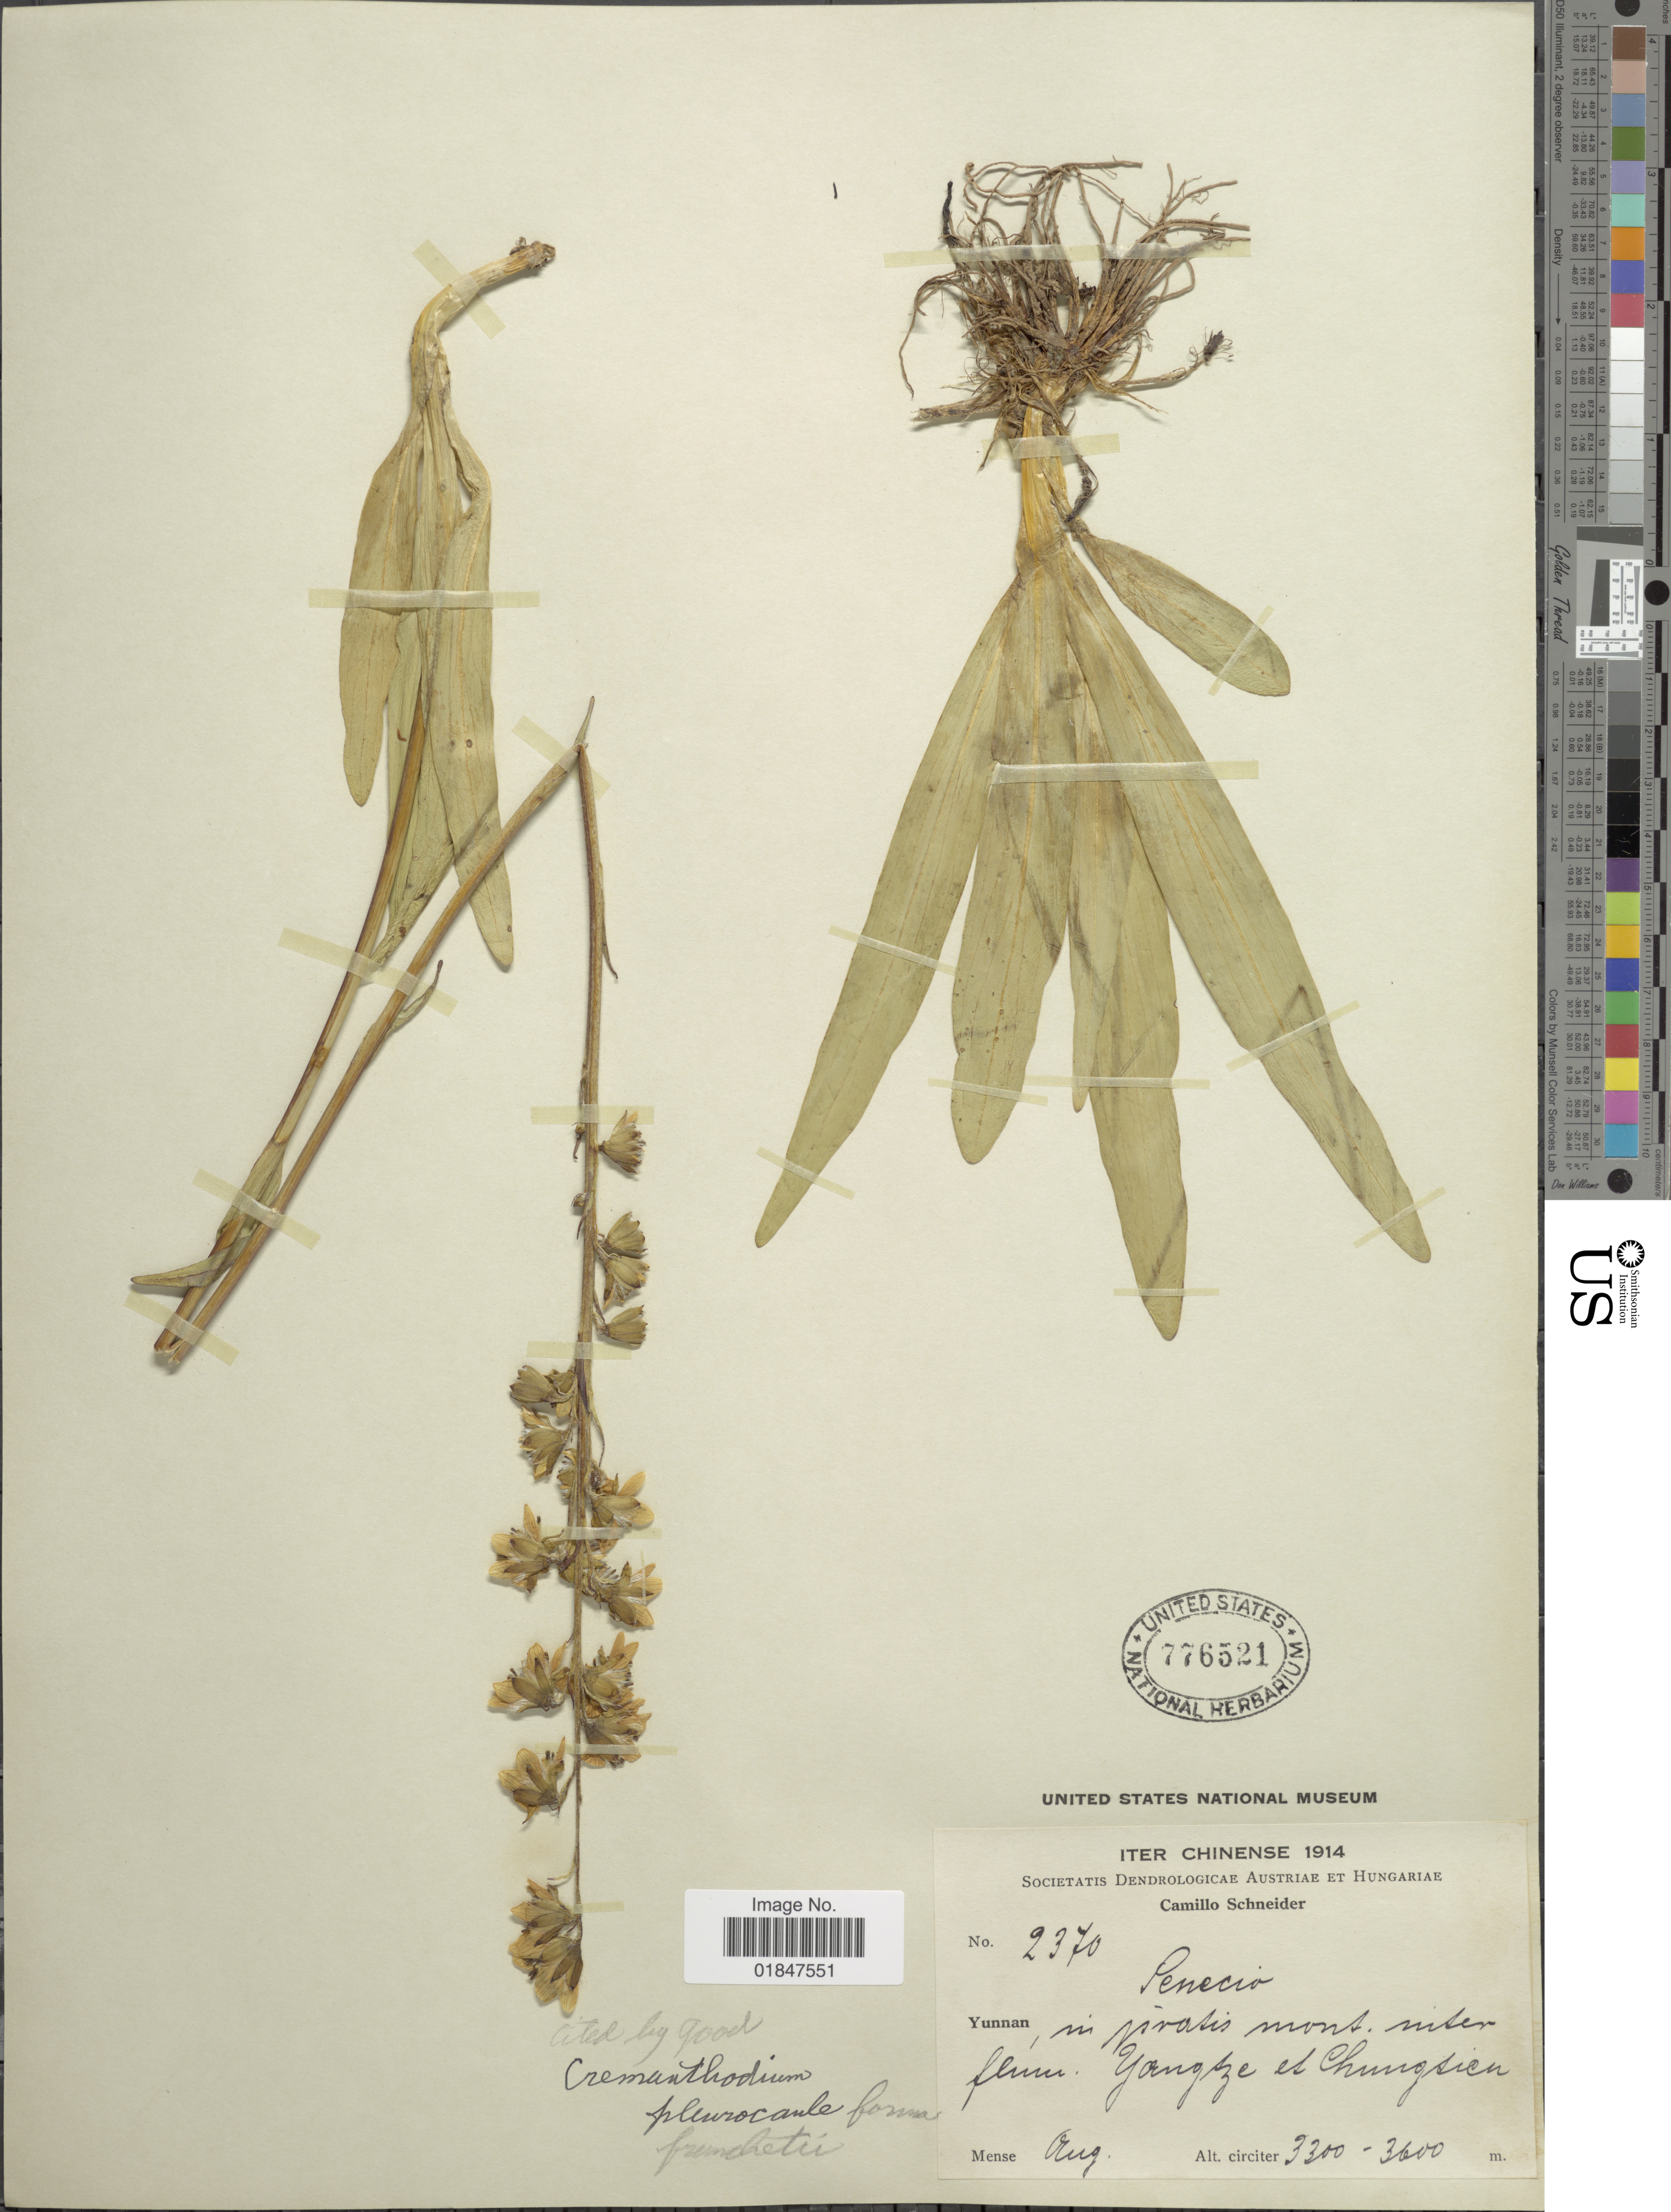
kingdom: Plantae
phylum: Tracheophyta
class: Magnoliopsida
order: Asterales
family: Asteraceae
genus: Ligularia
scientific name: Ligularia pleurocaulis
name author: (Franch.) Hand.-Mazz.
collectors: C. K. Schneider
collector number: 2370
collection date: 1914-08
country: China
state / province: Yunnan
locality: Yangtze et Chungsien [interpreted]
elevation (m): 3300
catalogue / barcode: US 776521